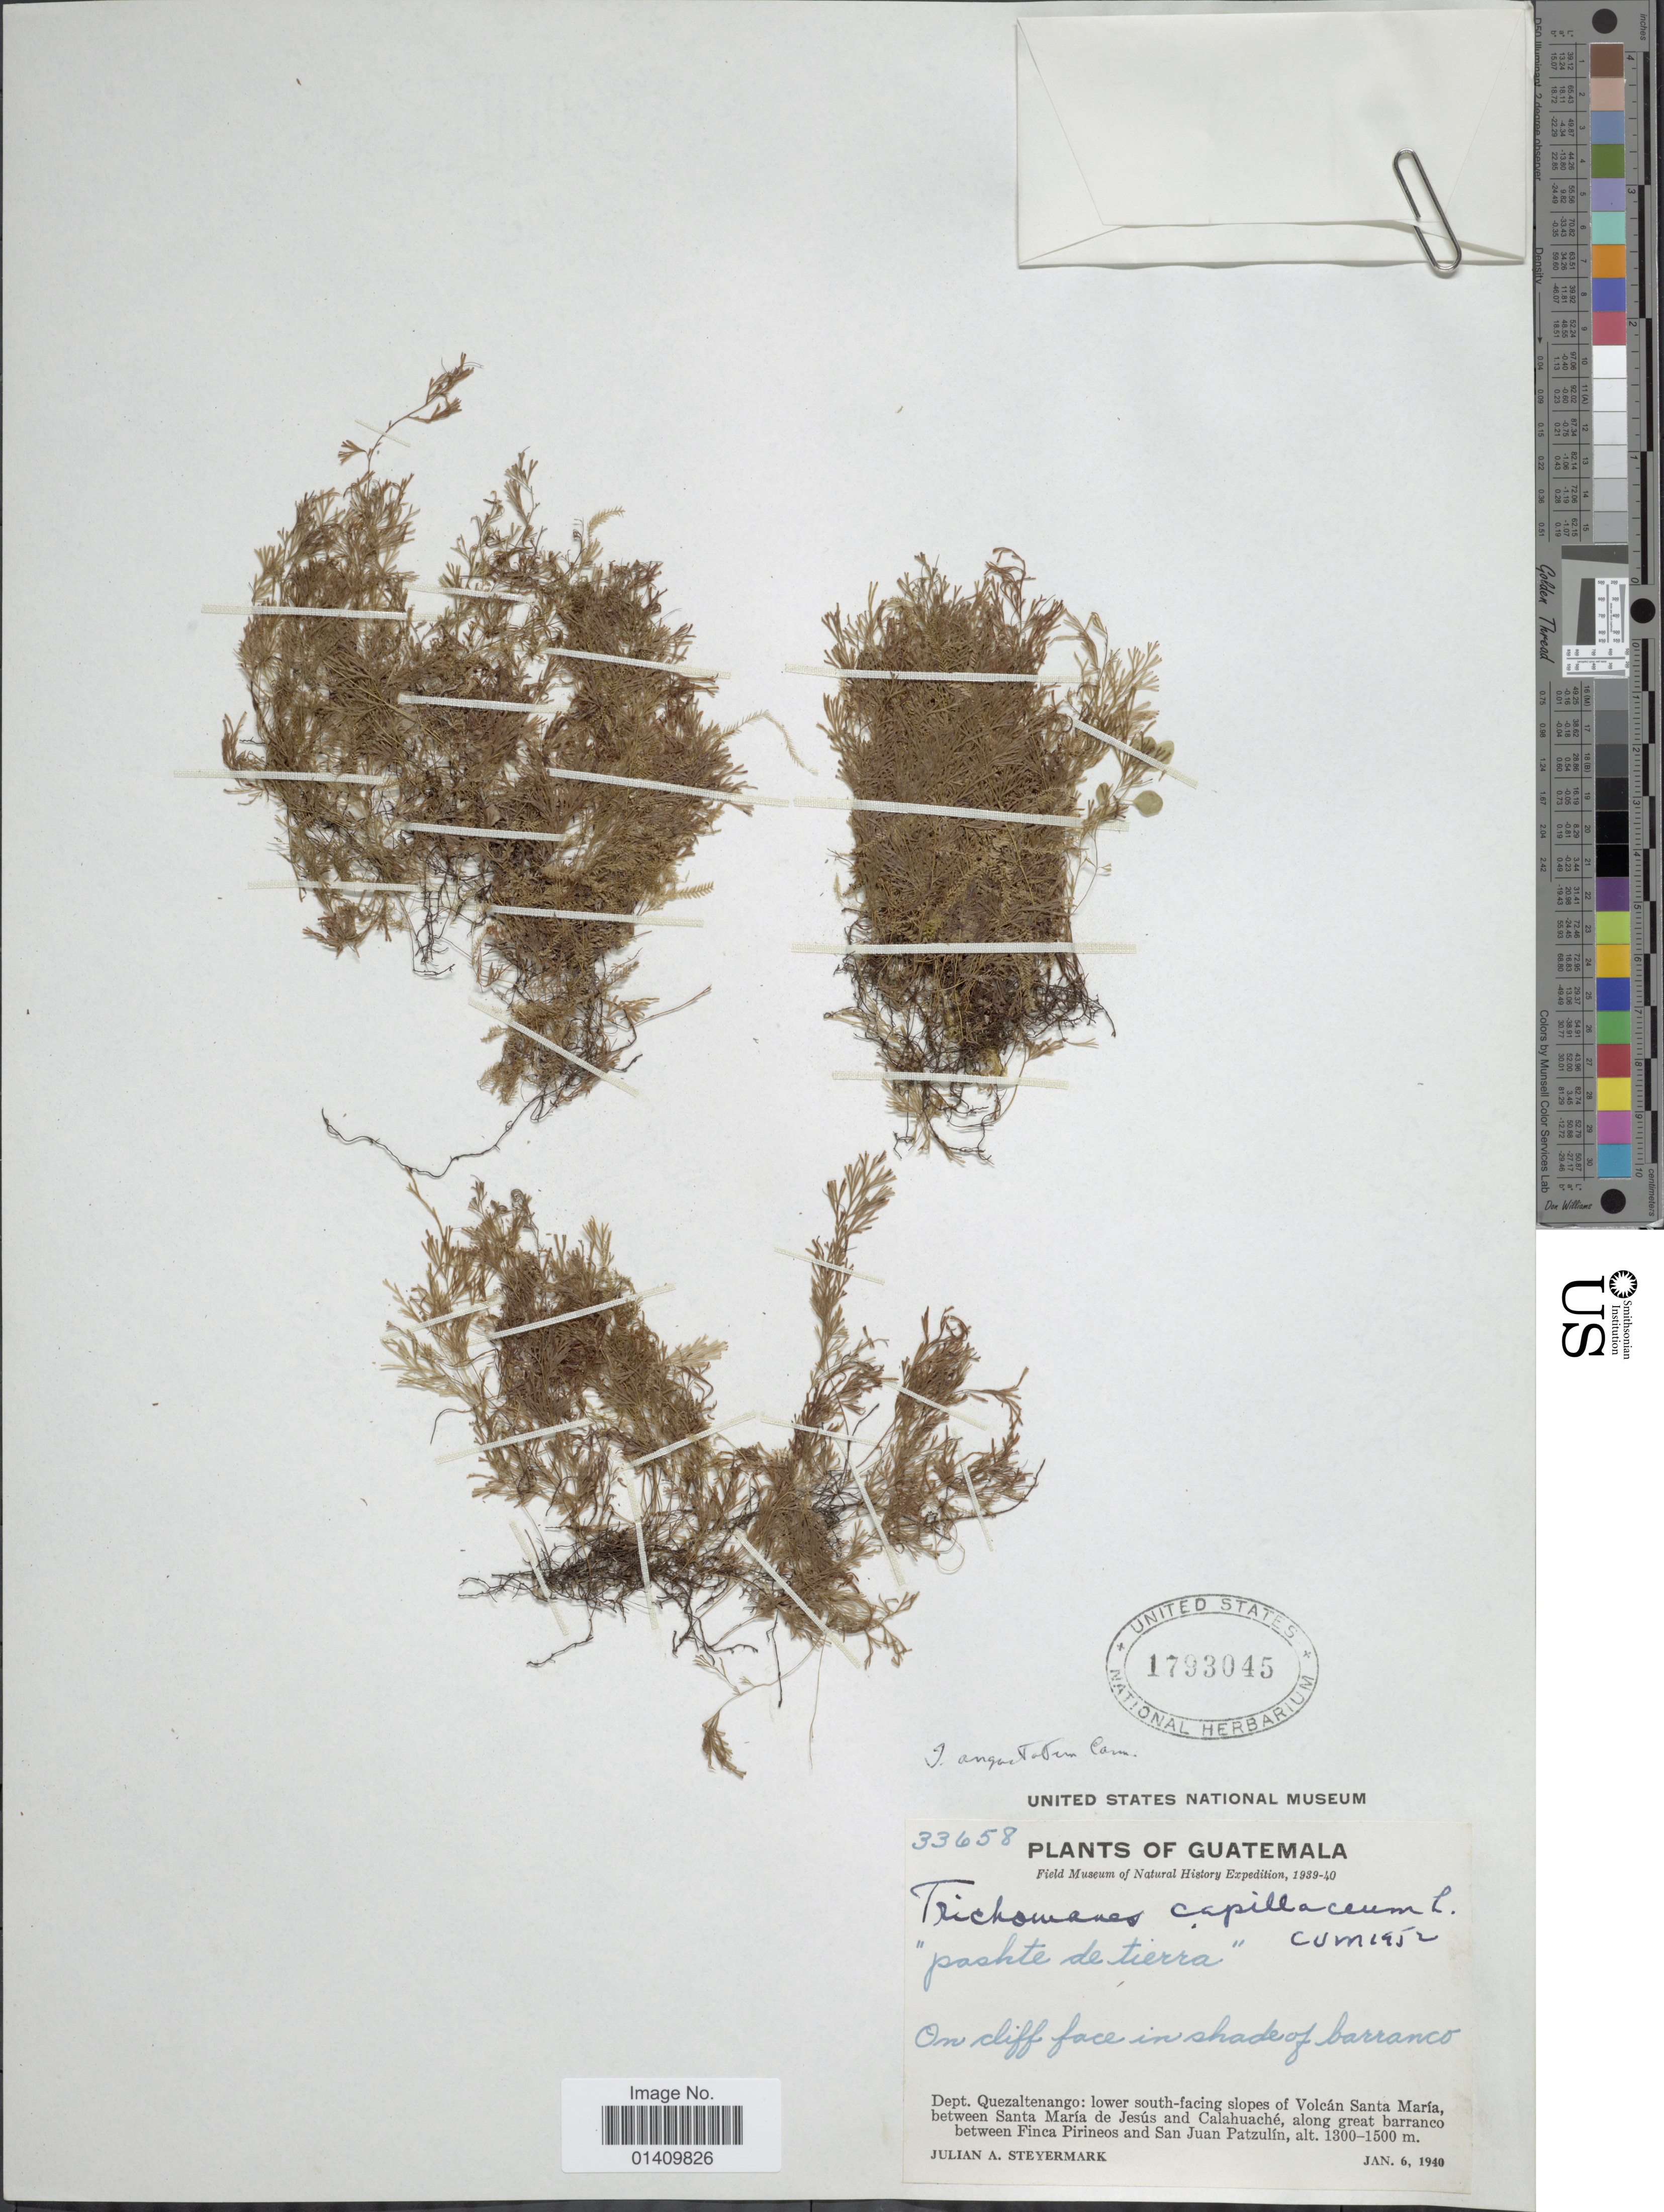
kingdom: Plantae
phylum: Tracheophyta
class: Polypodiopsida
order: Hymenophyllales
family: Hymenophyllaceae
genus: Polyphlebium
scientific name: Polyphlebium angustatum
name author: (Carmich.) Ebihara & Dubuisson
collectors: J. Steyermark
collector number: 33658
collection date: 1940-01-06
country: Guatemala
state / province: Quetzaltenango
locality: Dept. Quezaltenango: lower south facing slopes of Volcan Santa Maria between Santa Maria de Jesus and Calahuache along great barranco between Finca Pirineos and San Juan Patzulin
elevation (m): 1300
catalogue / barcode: US 1793045